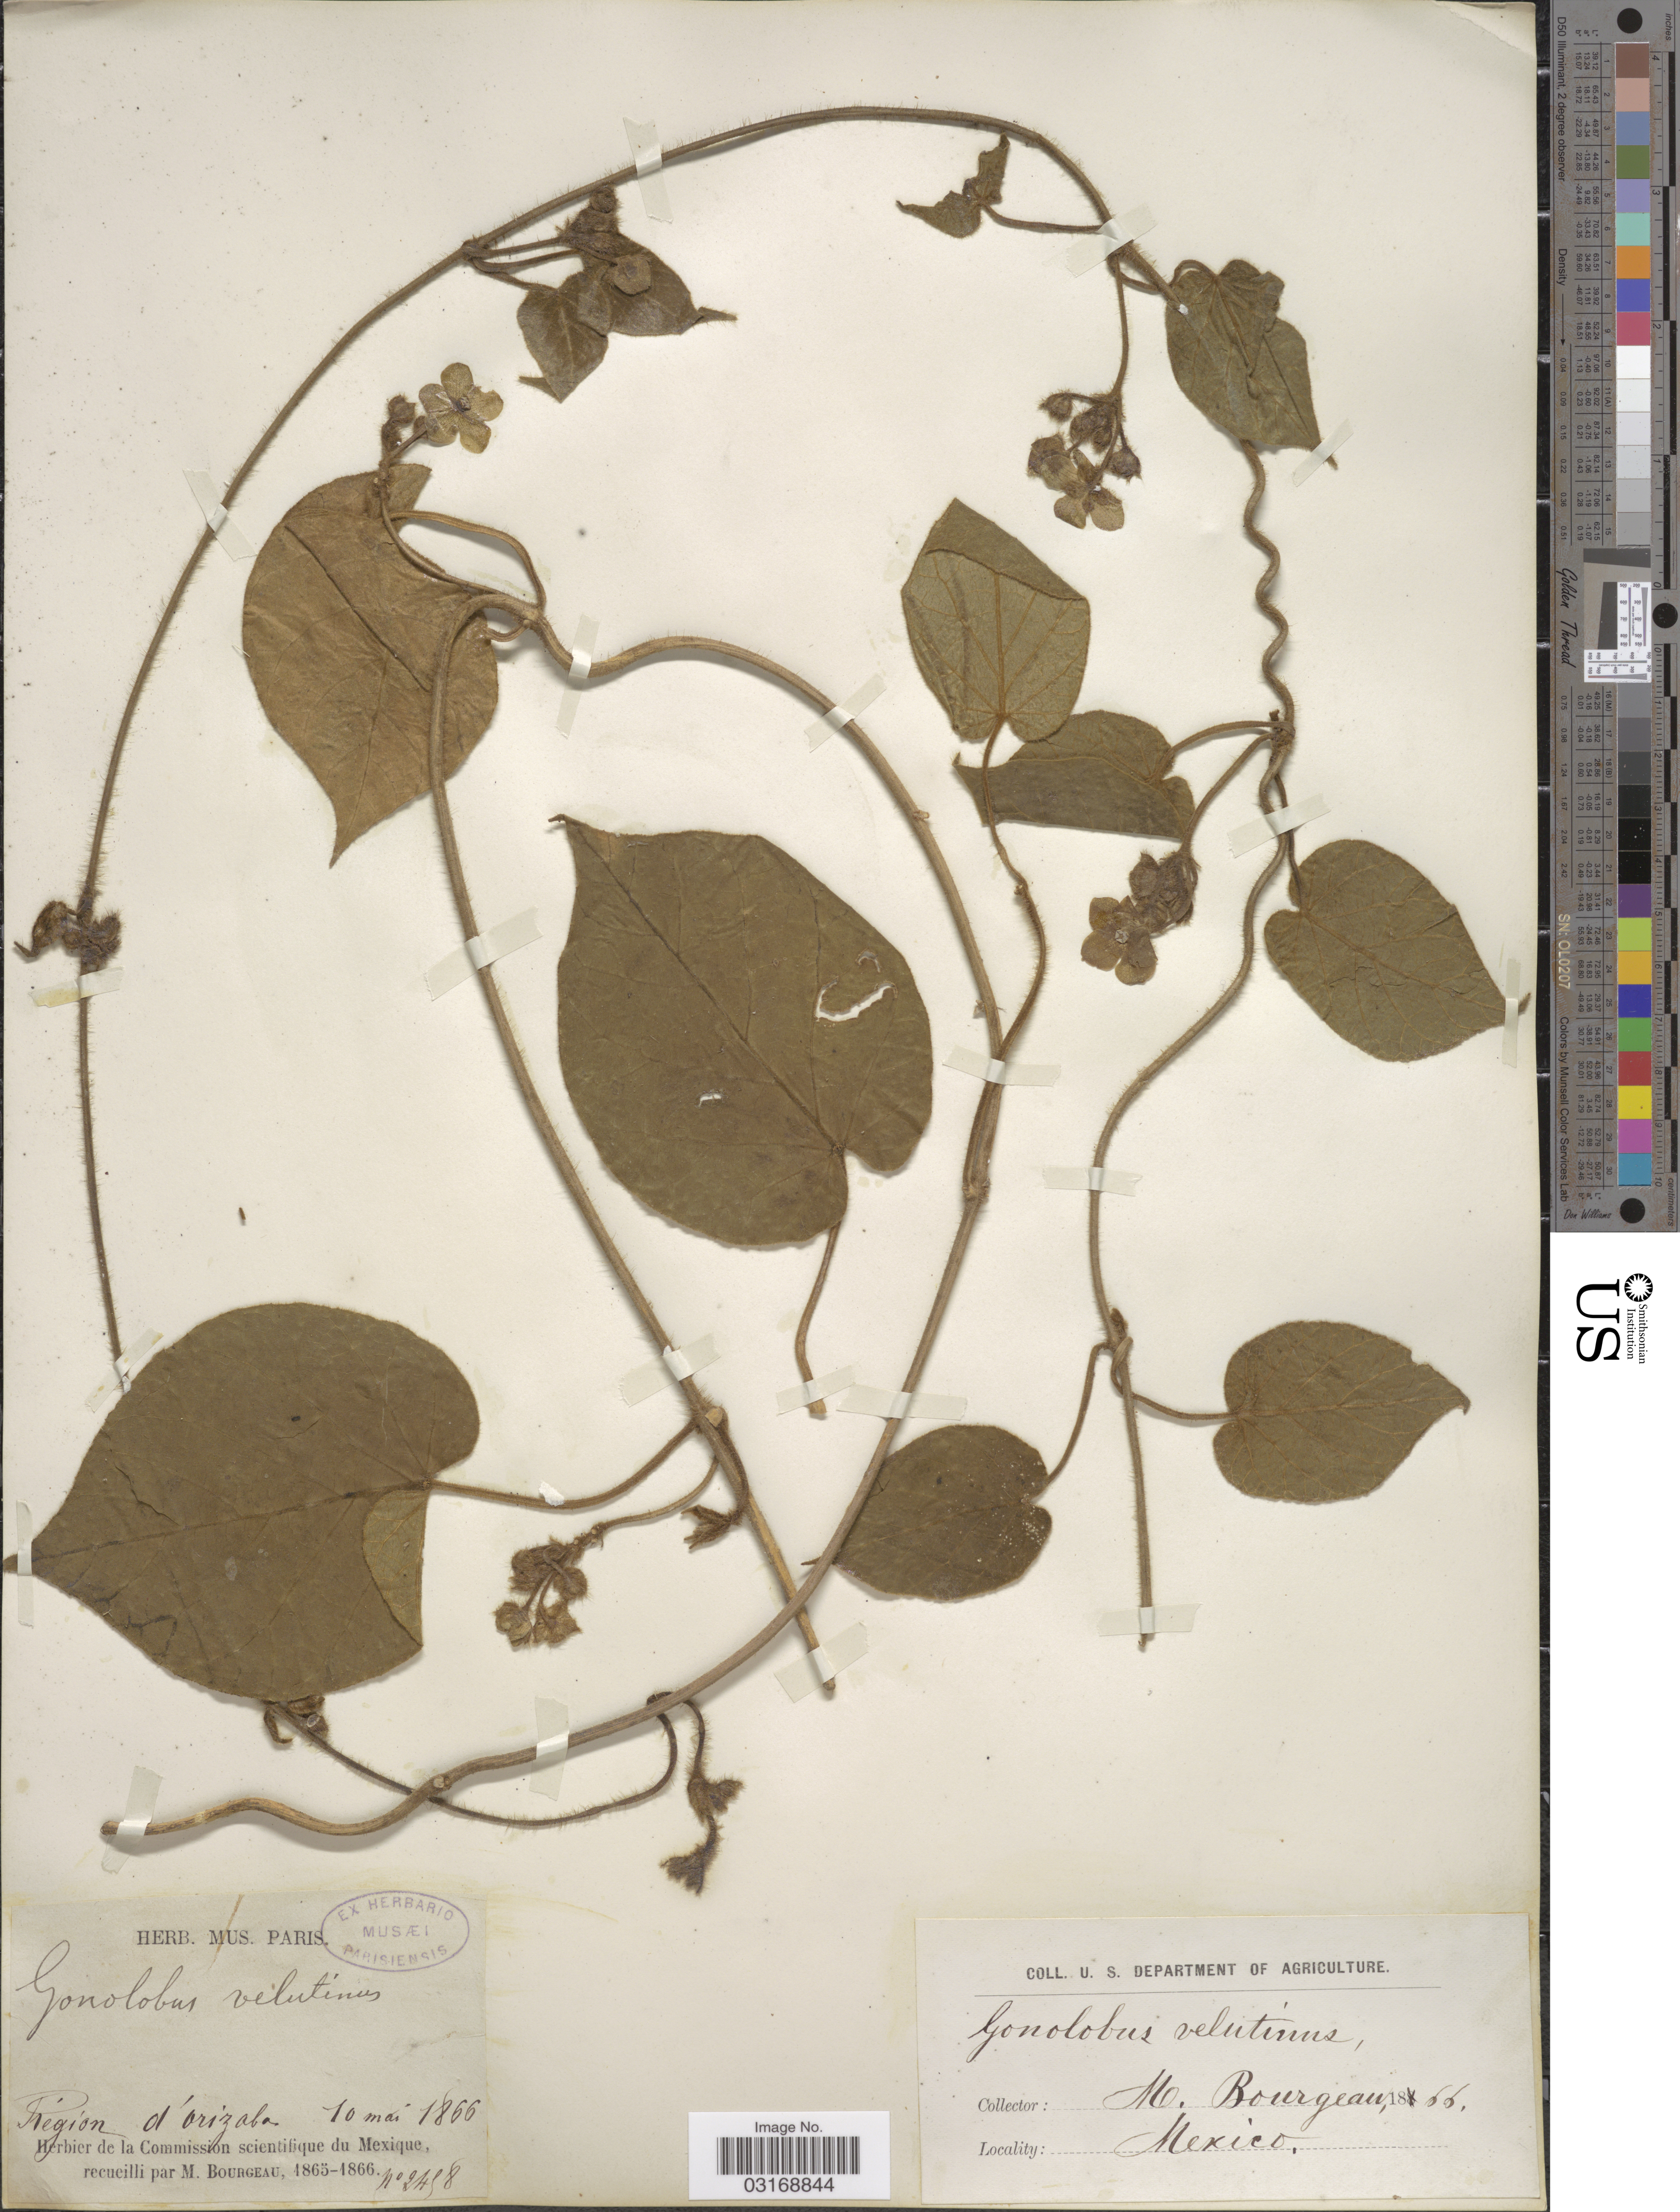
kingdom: Plantae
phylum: Tracheophyta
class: Magnoliopsida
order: Gentianales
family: Apocynaceae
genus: Matelea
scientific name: Matelea velutina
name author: (Schltdl.) Woodson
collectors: M. Bourgeau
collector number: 2458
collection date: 1866-05-10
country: Mexico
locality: Région d'Orizaba.